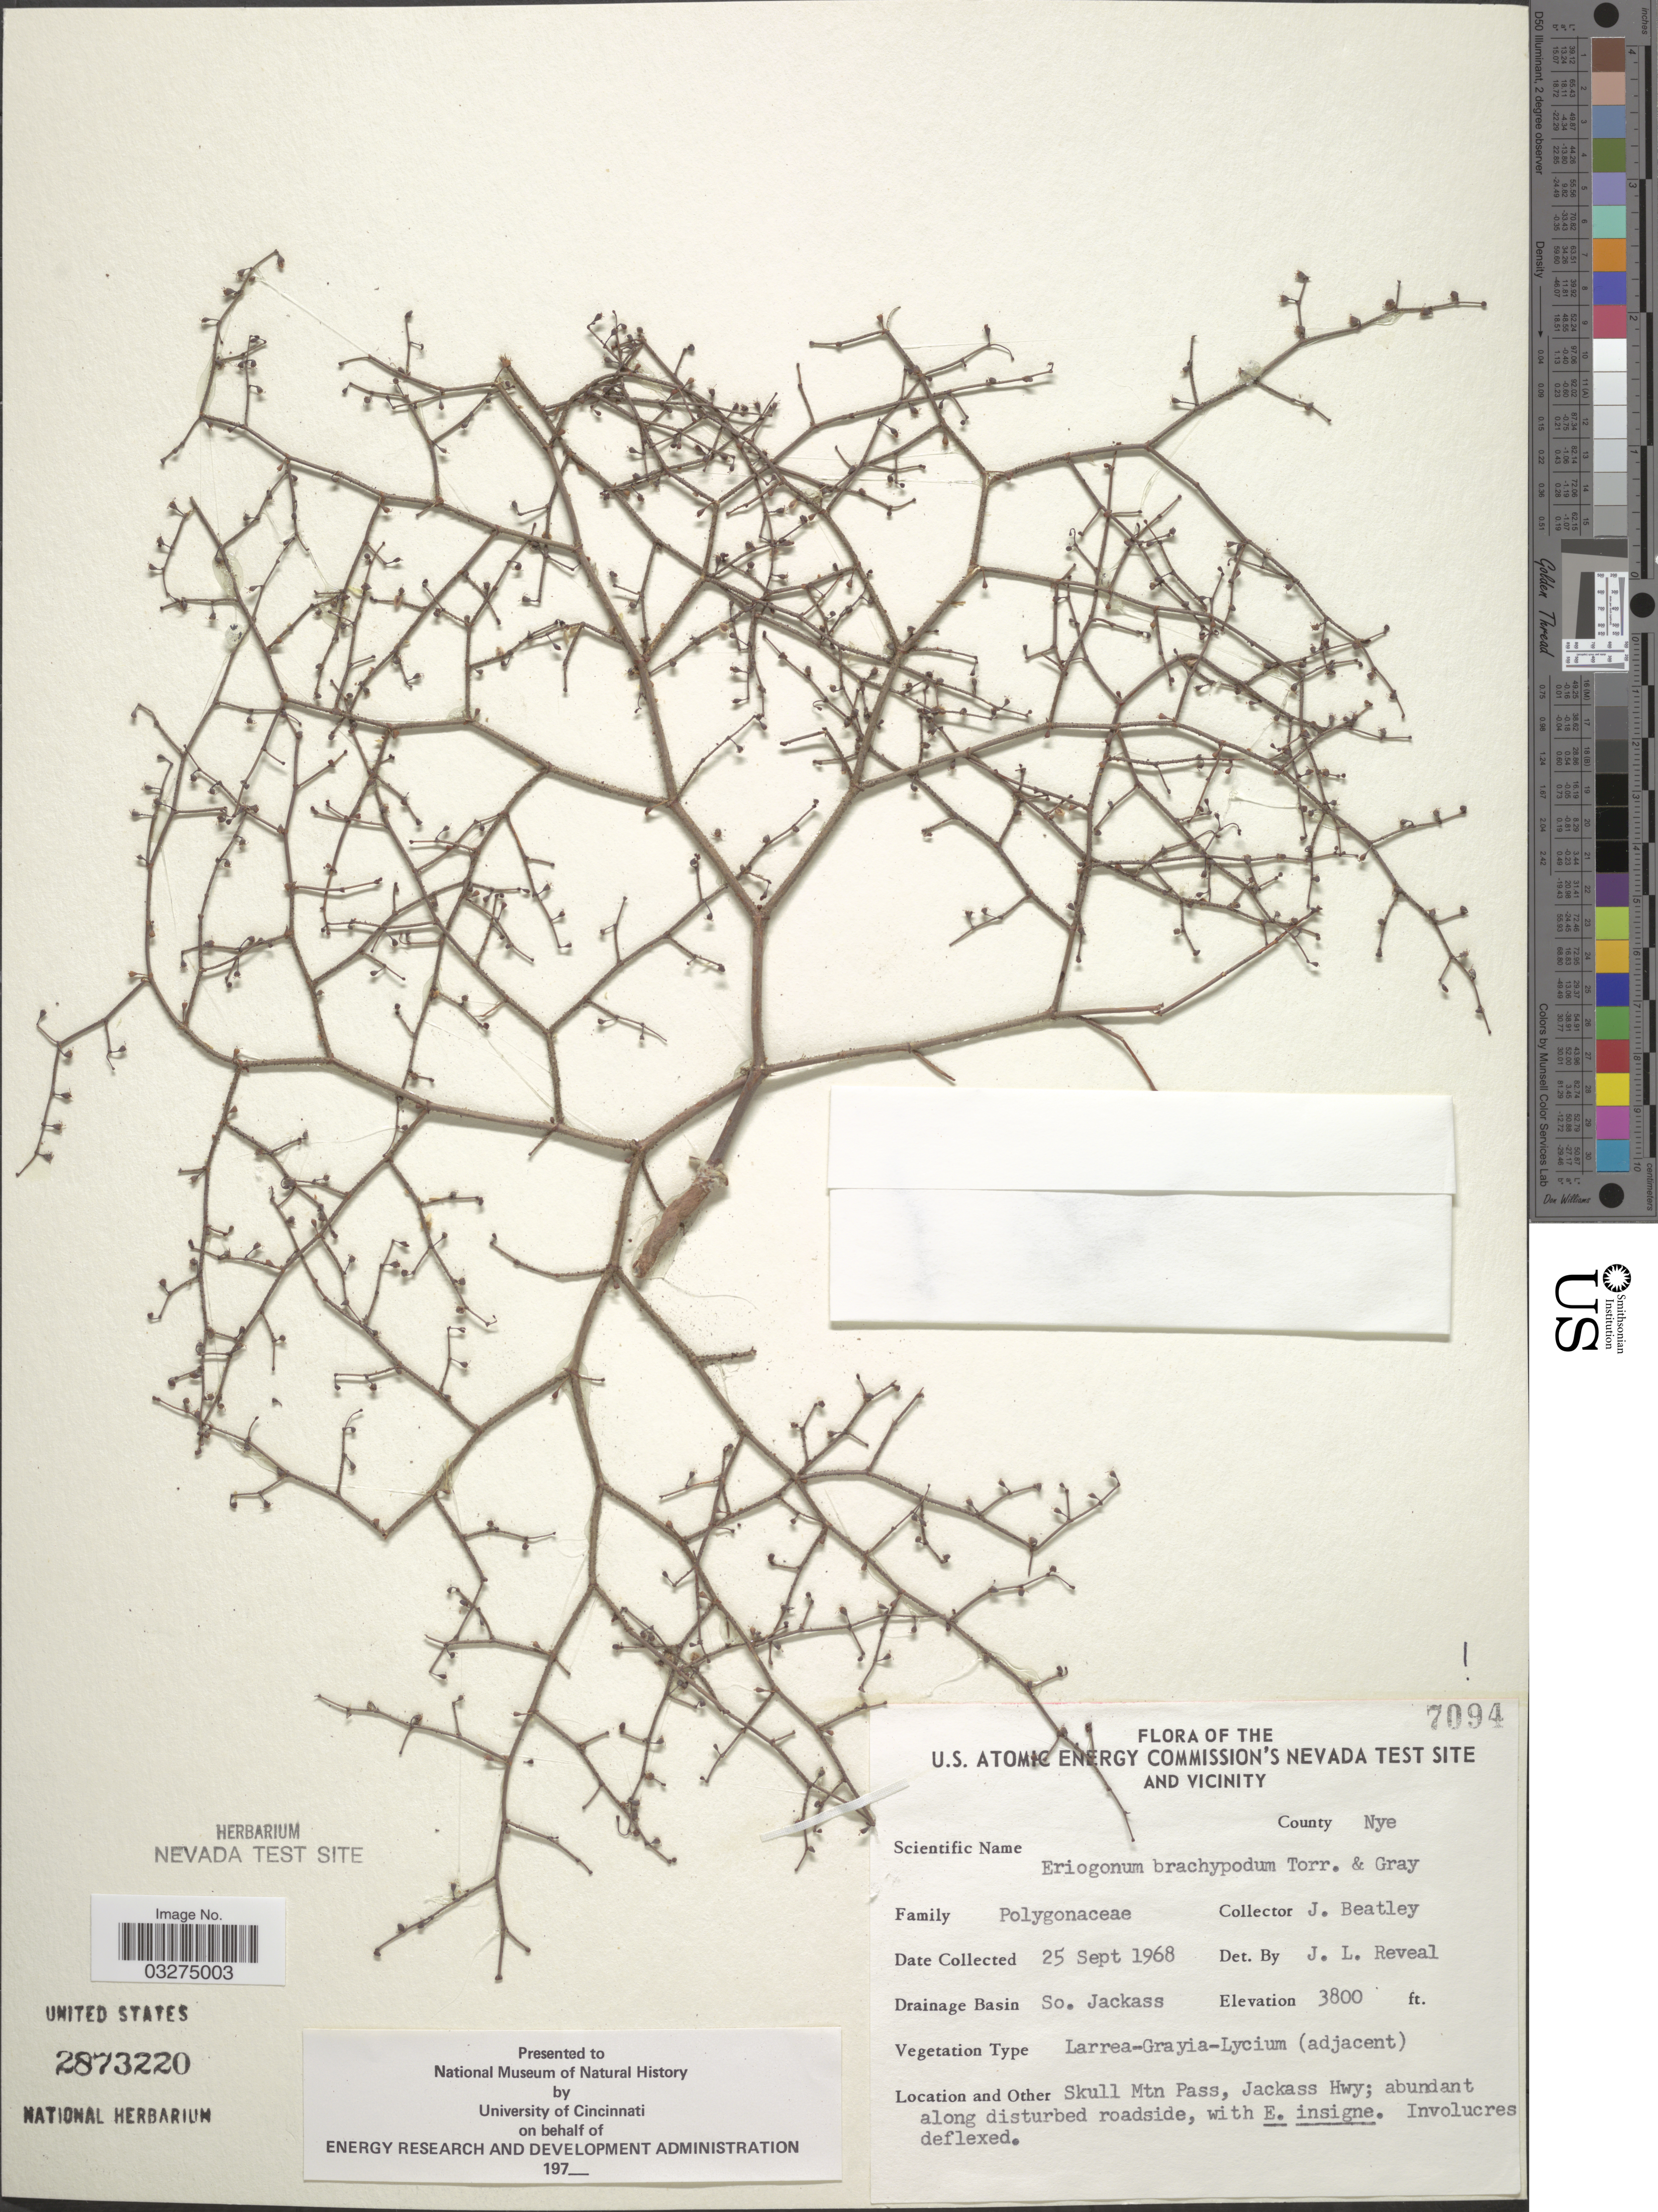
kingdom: Plantae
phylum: Tracheophyta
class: Magnoliopsida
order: Caryophyllales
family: Polygonaceae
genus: Eriogonum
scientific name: Eriogonum brachypodum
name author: Torr. & A. Gray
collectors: J. C. Beatley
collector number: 7094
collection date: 1968-09-25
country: United States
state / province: Nevada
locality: U. S. Atomic Energy Commission's Nevada Test Site and Vicinity. County Nye. Drainage Basin So. Jackass. Skull Mtn Pass, Jackass Hwy.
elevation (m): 1158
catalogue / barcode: US 2873220